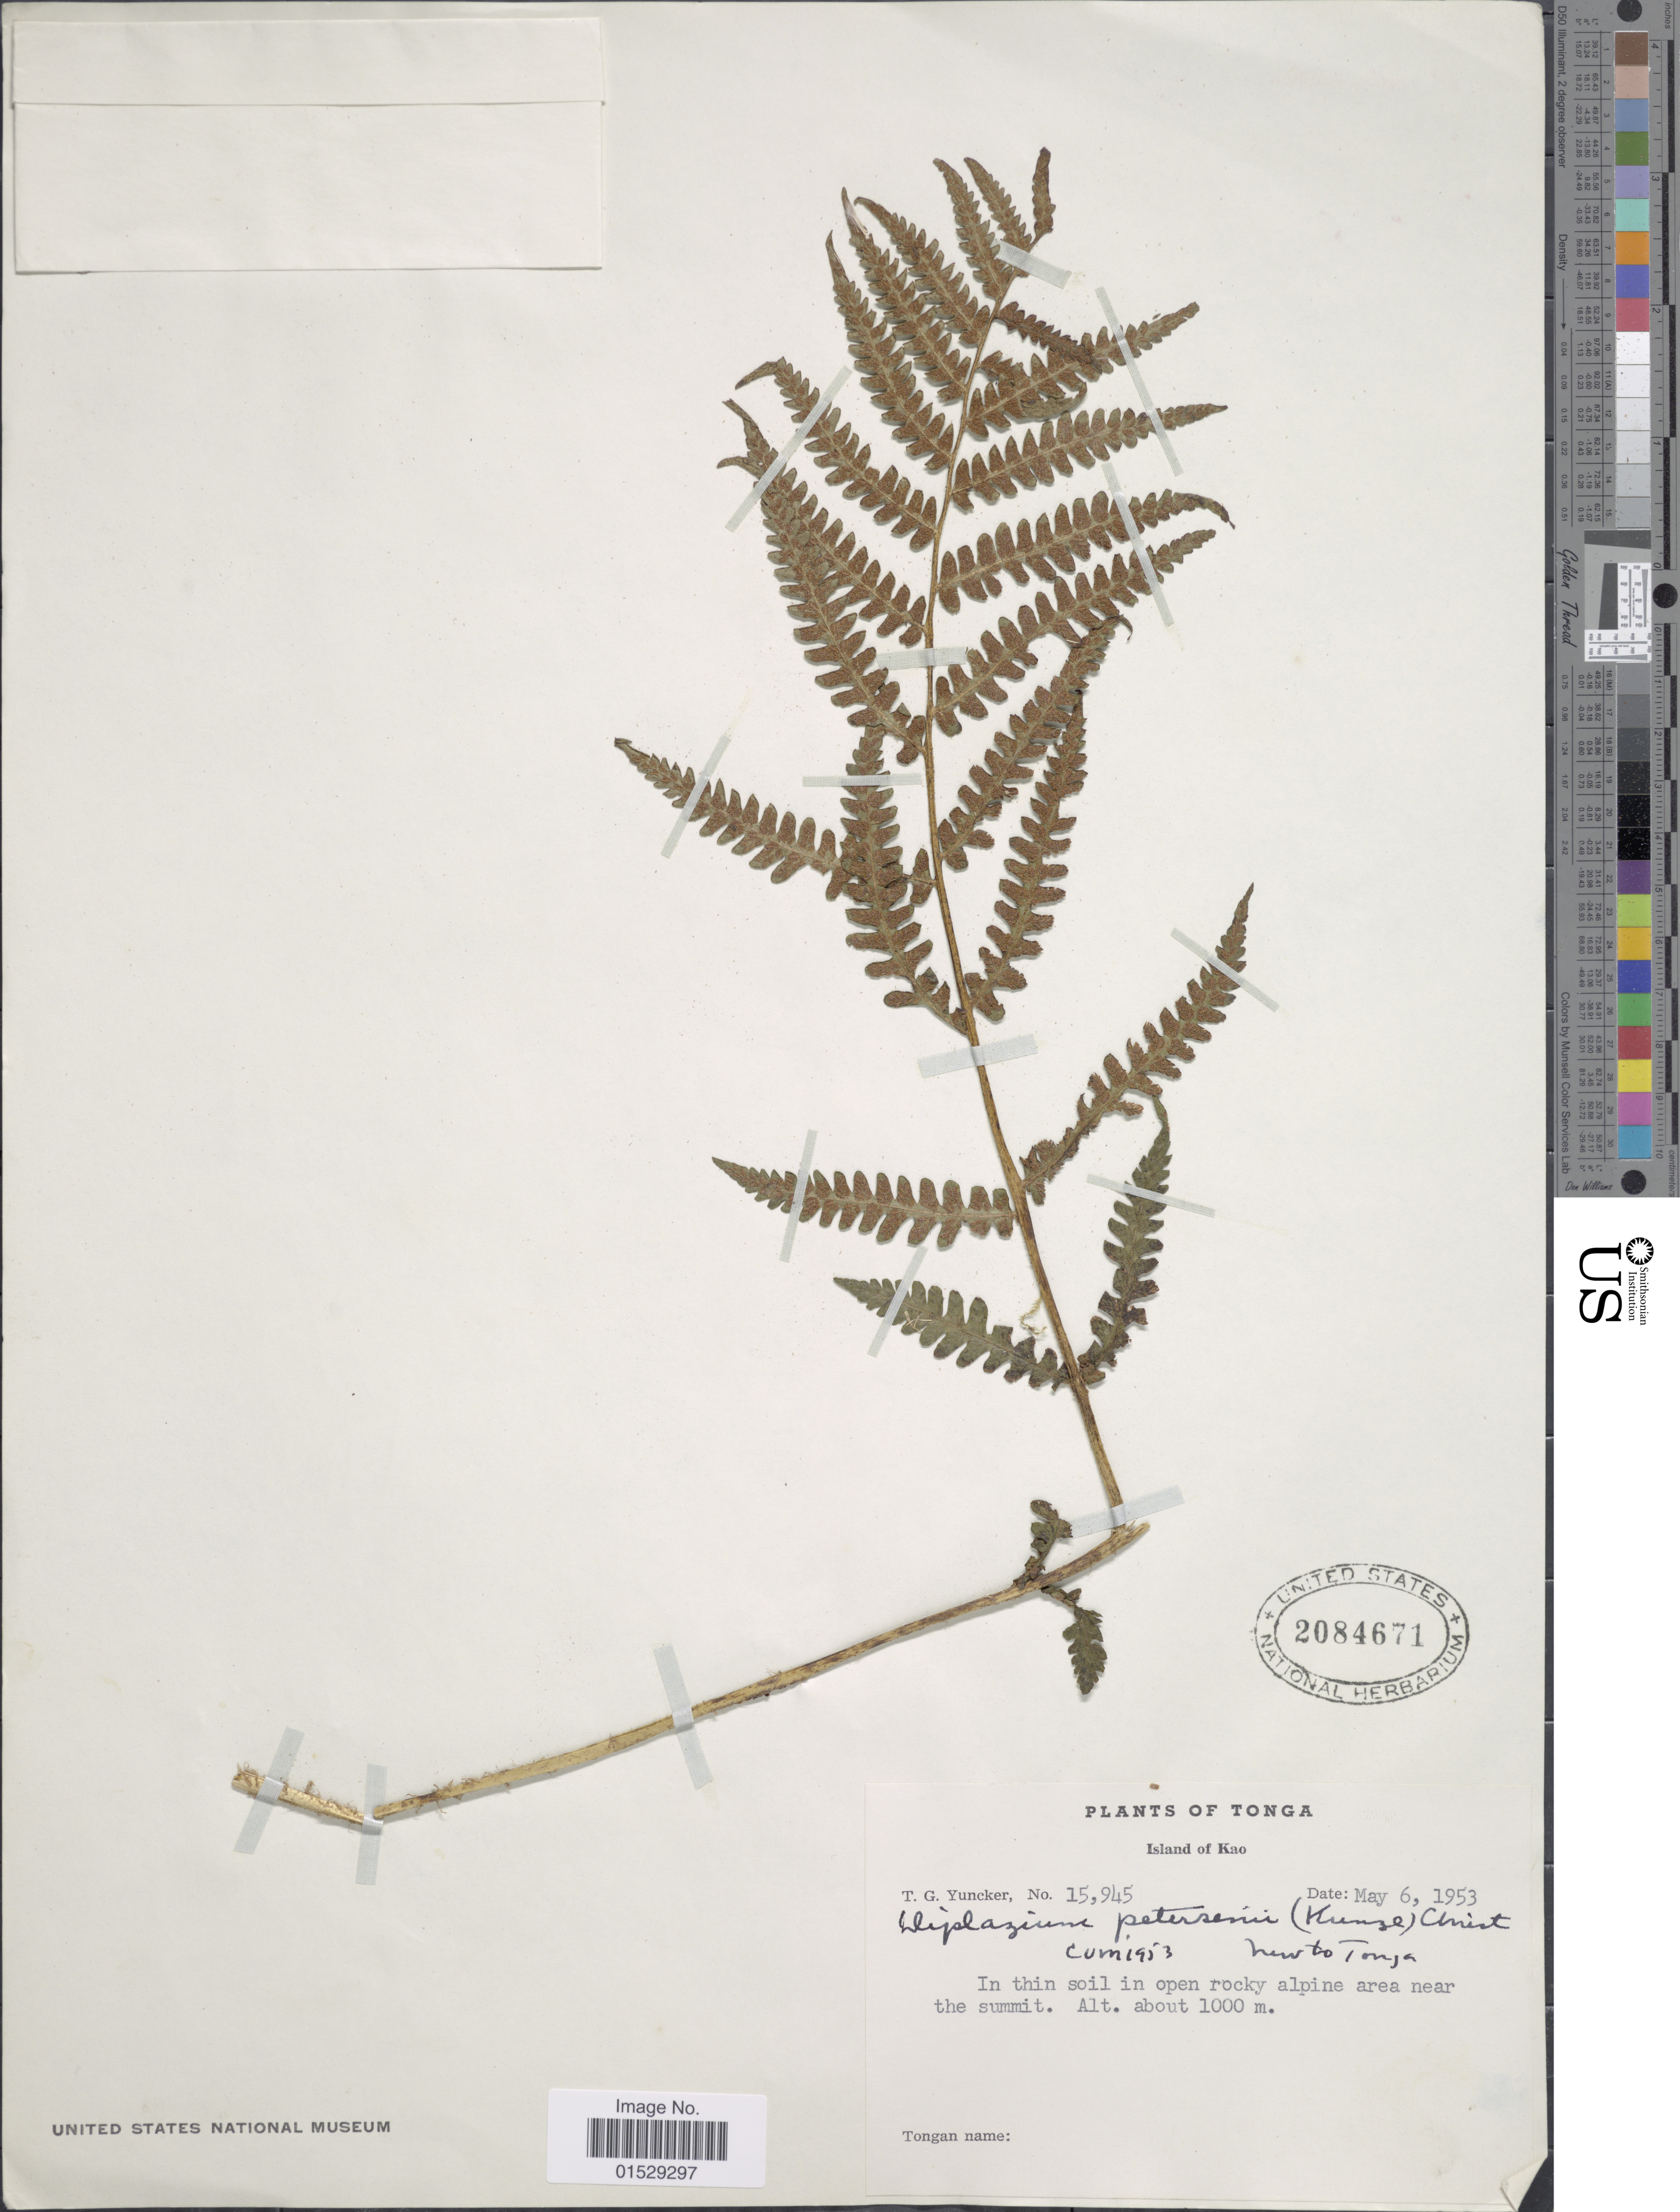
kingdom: Plantae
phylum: Tracheophyta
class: Polypodiopsida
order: Polypodiales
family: Athyriaceae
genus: Deparia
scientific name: Deparia petersenii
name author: (Kunze) M. Kato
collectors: T. G. Yuncker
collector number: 15945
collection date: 1953-05-06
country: Tonga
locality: Tonga, Island of Kao, in thin soil in open rocky alpine area near the summit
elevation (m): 1000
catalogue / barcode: US 2084671